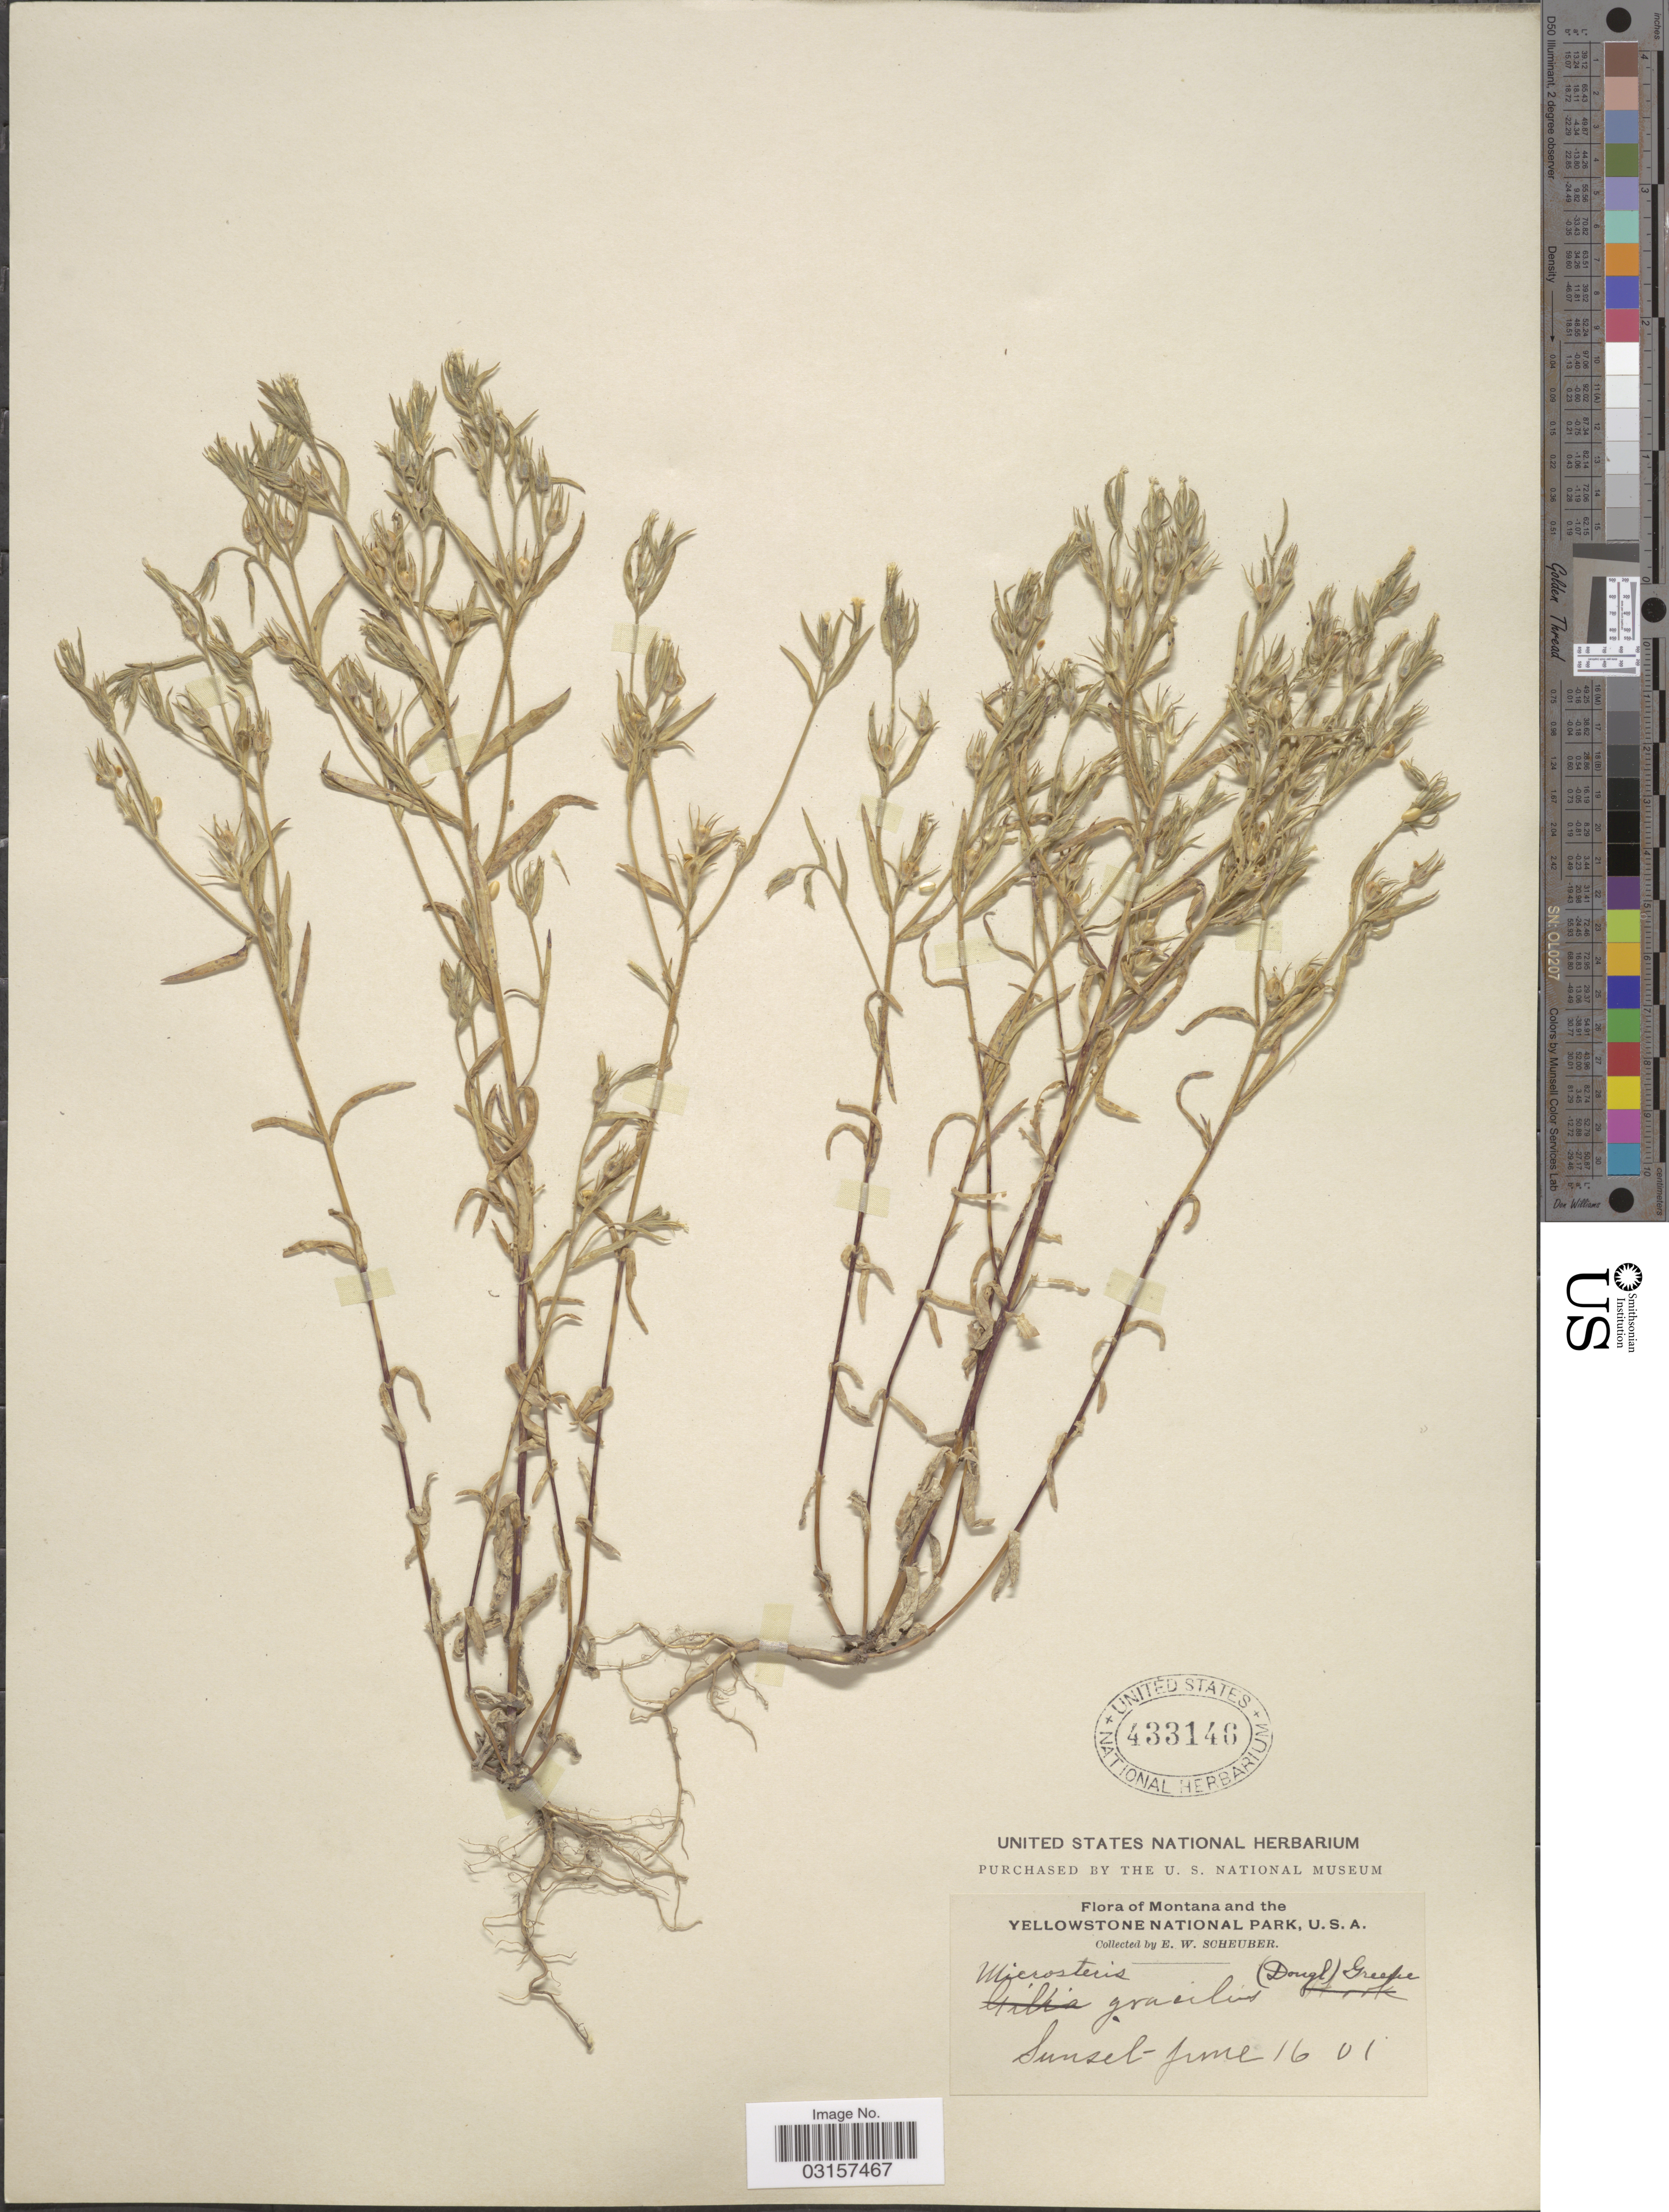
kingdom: Plantae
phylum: Tracheophyta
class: Magnoliopsida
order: Ericales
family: Polemoniaceae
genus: Microsteris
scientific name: Microsteris gracilis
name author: (Hook.) Greene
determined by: (US) Smithsonian Institution - National Museum of Natural History - Department of Botany (UNITED STATES)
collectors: E. Scheuber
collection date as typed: Transcribed d/m/y: 16/6/1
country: United States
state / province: Montana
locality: Montana and The Yellowstone National Park, Sunset.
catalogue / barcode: US 433146